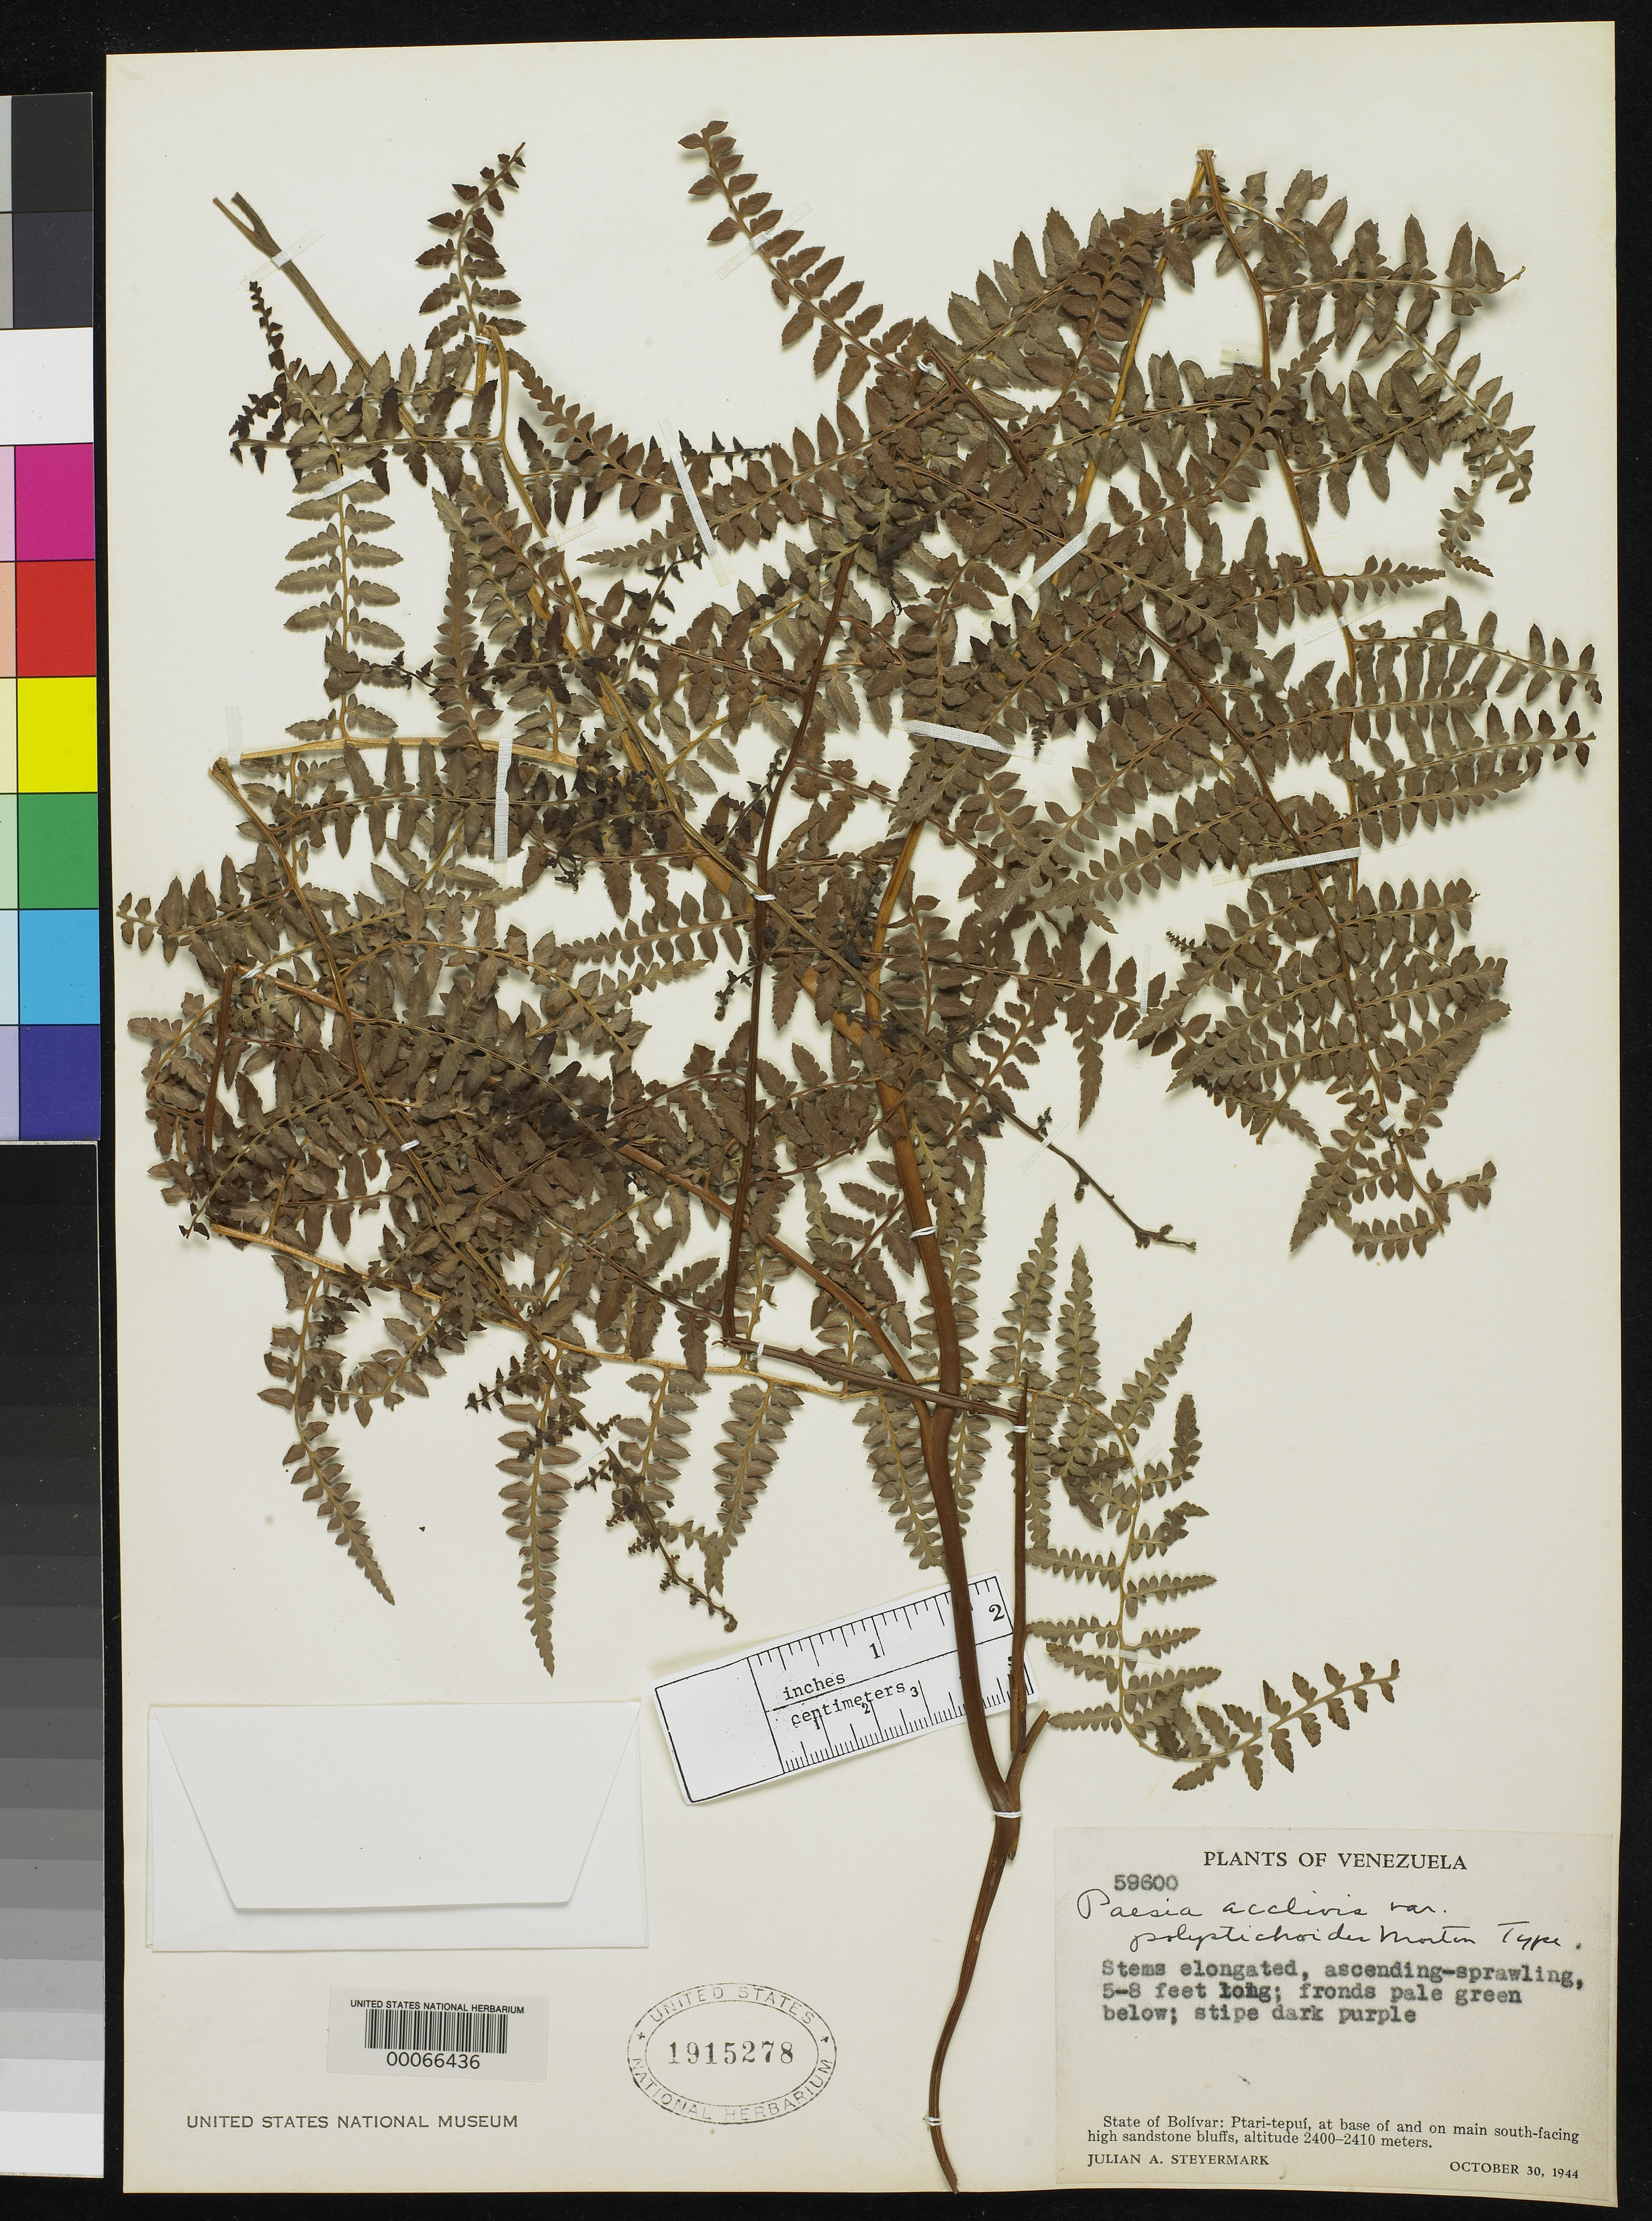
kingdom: Plantae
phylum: Tracheophyta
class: Polypodiopsida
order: Polypodiales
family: Dennstaedtiaceae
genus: Paesia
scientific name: Paesia acclivis var. polystichoides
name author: C.V. Morton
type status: Holotype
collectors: J. Steyermark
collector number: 59600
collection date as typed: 30 Oct 1944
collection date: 1944-10-30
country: Venezuela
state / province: Bolivar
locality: Ptari-tepui, base of & on main south facing high sandstone bluffs.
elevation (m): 2400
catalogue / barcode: US 1915278